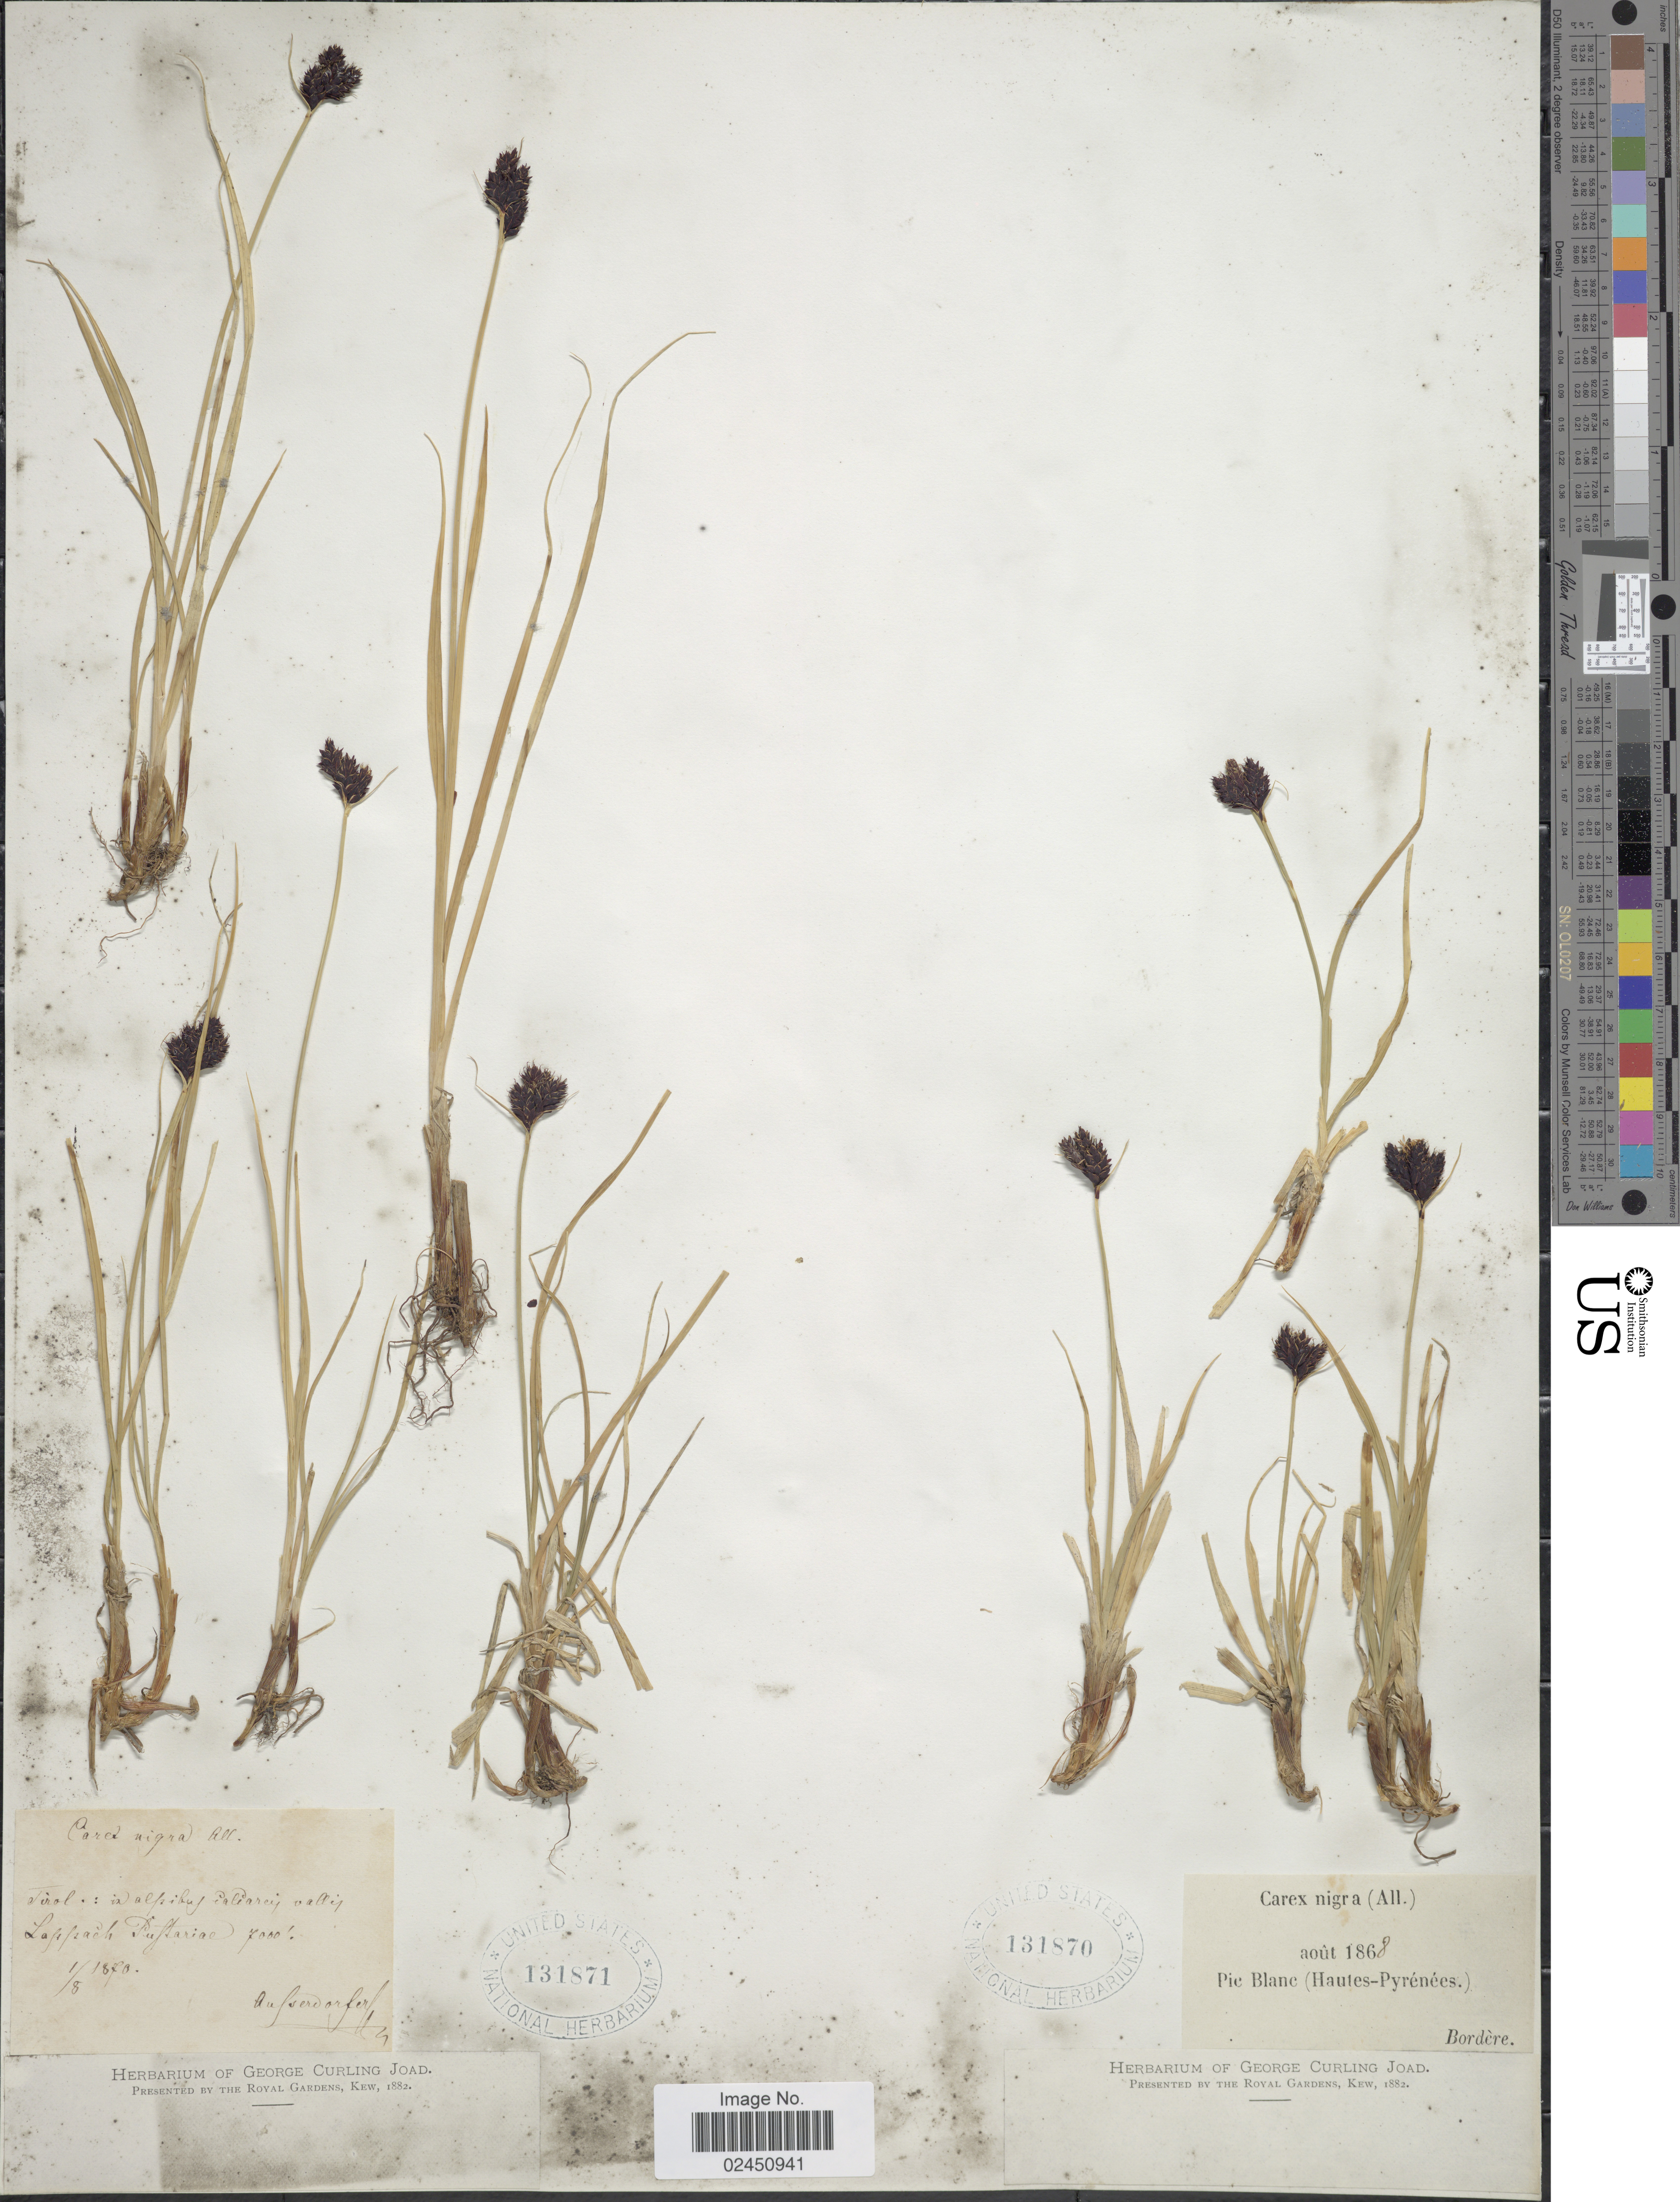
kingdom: Plantae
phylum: Tracheophyta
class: Liliopsida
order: Poales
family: Cyperaceae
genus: Carex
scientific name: Carex parviflora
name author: Host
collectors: Aufsersdorfer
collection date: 1870-08-01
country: Austria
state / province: Tirol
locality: In alpibus paliarey valley Lafsfsach Puflariae [interpreted]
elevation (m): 2134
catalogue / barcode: US 131871